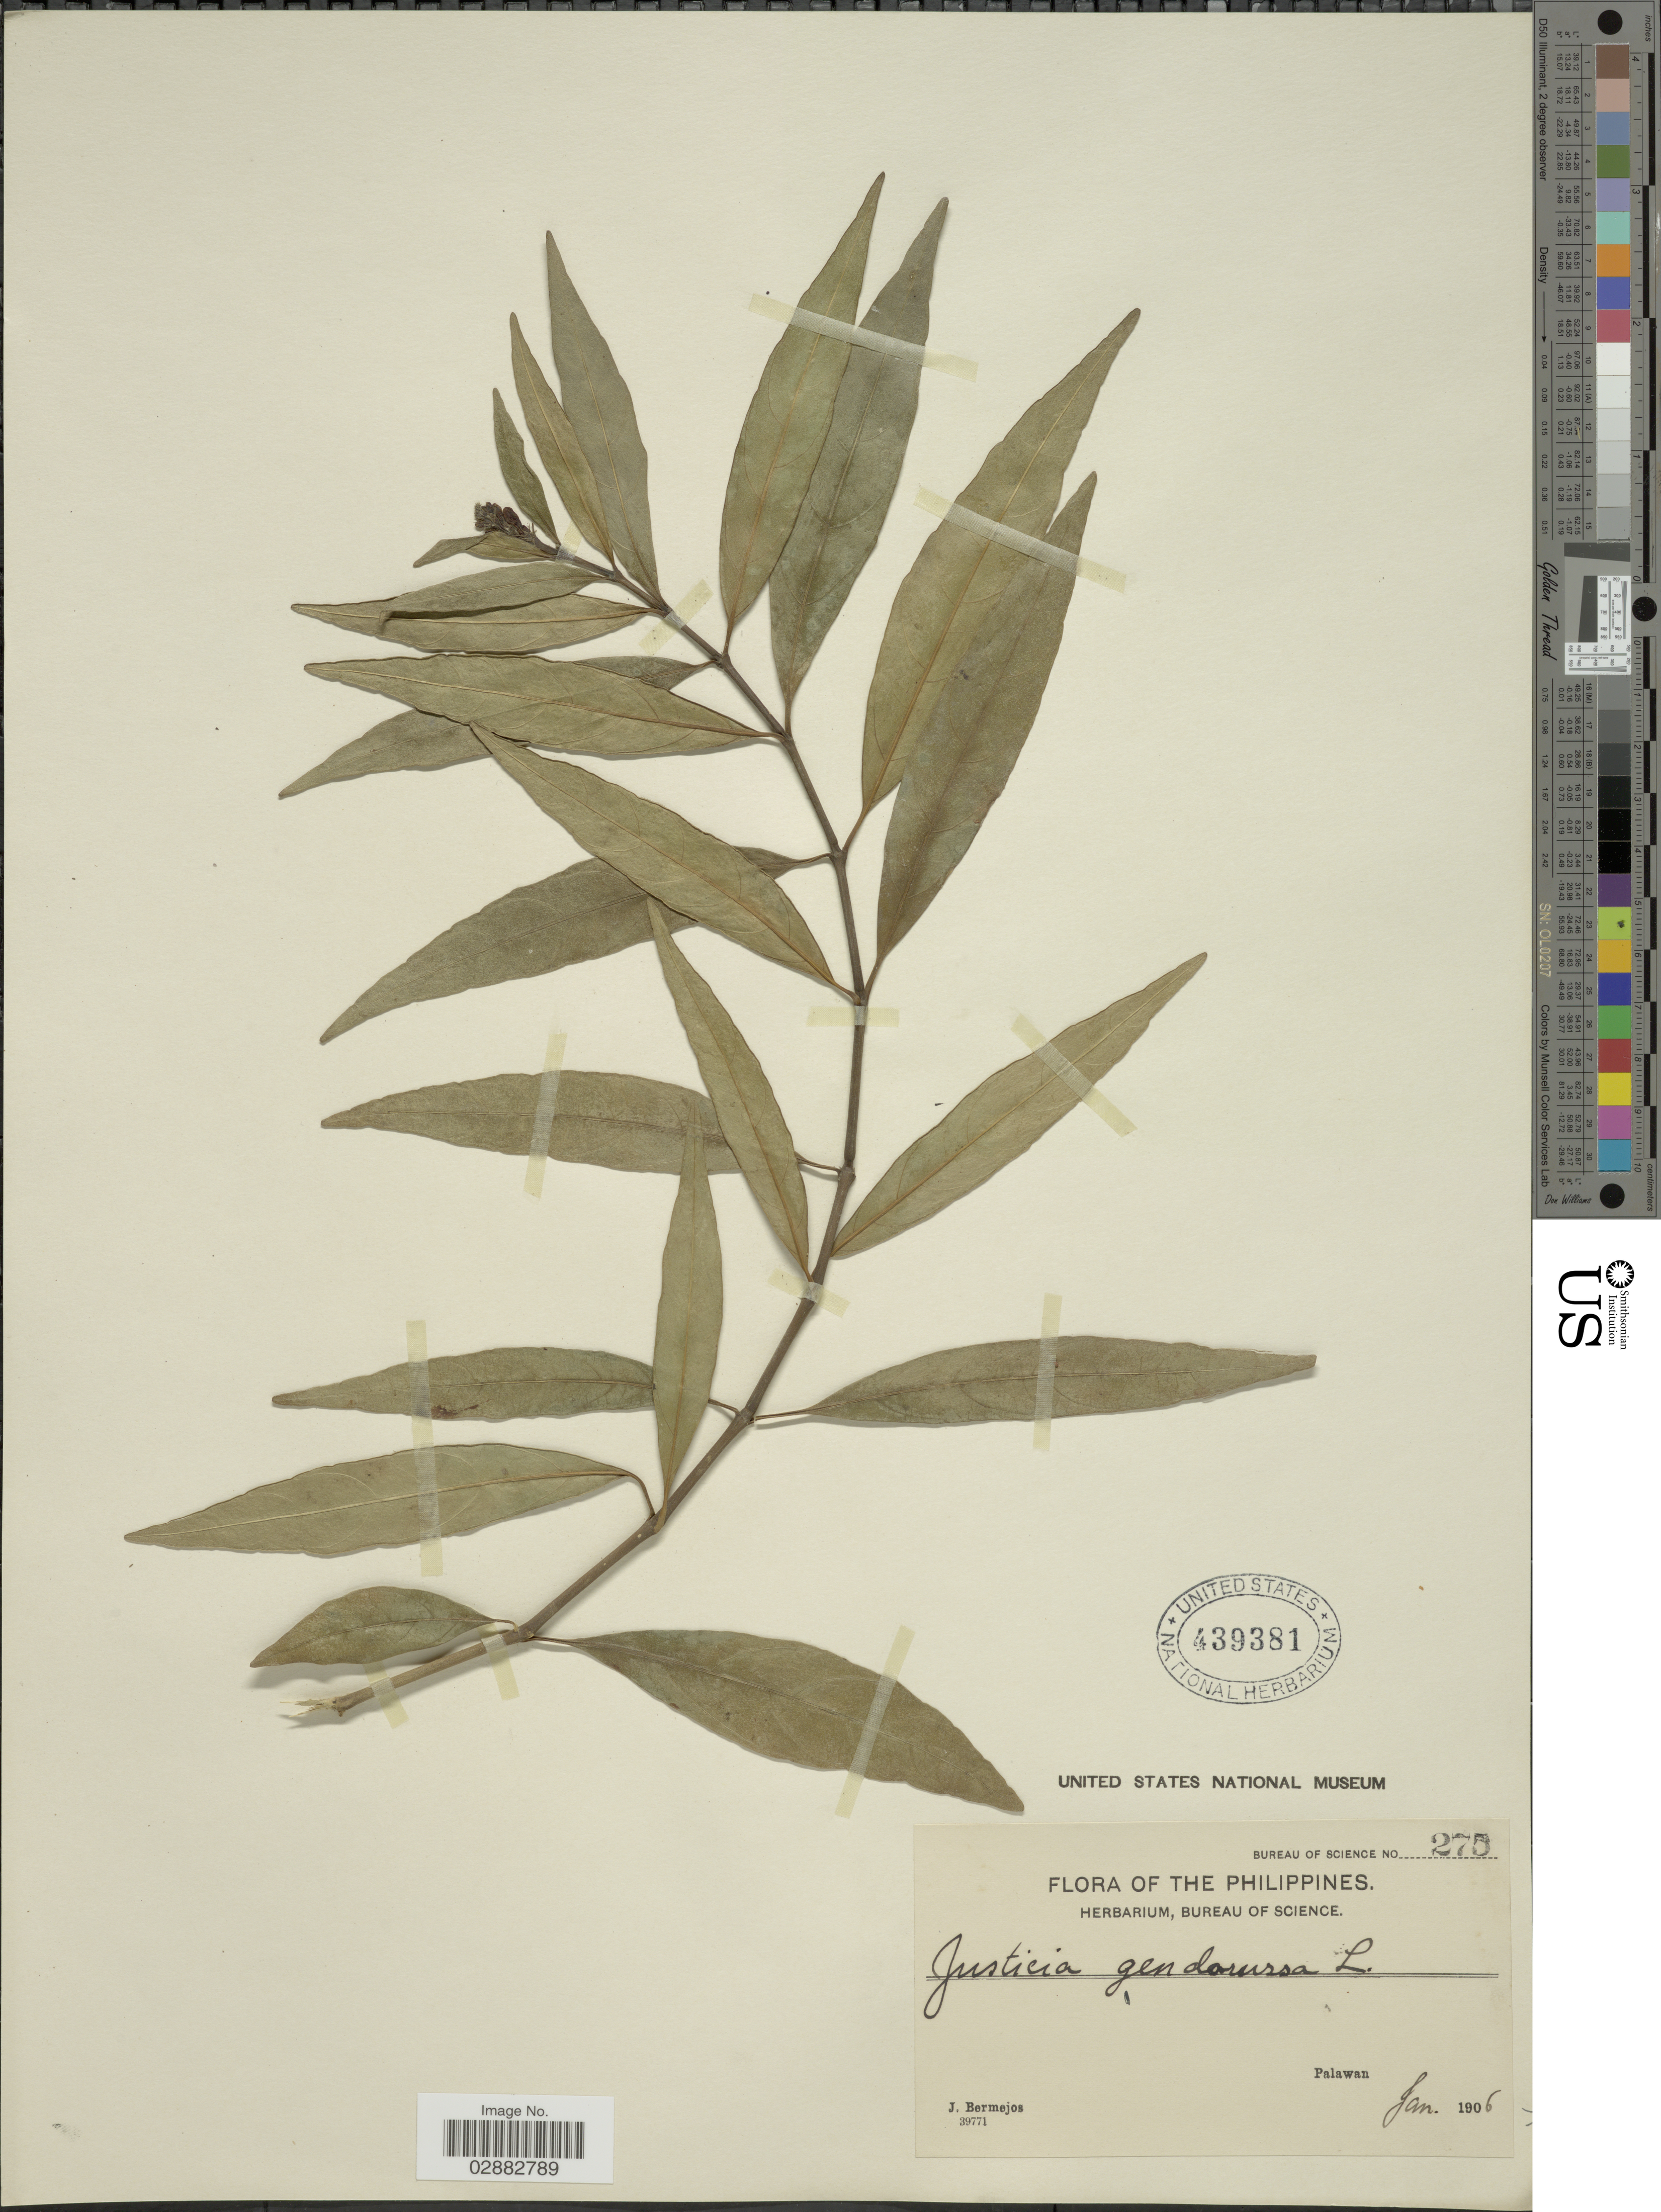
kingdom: Plantae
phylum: Tracheophyta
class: Magnoliopsida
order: Lamiales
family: Acanthaceae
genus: Justicia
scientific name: Justicia gendarussa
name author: Burm. f.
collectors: J. Bermejos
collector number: Bureau of Science 275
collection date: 1906-01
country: Philippines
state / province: Mimaropa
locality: Palawan.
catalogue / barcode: US 439381